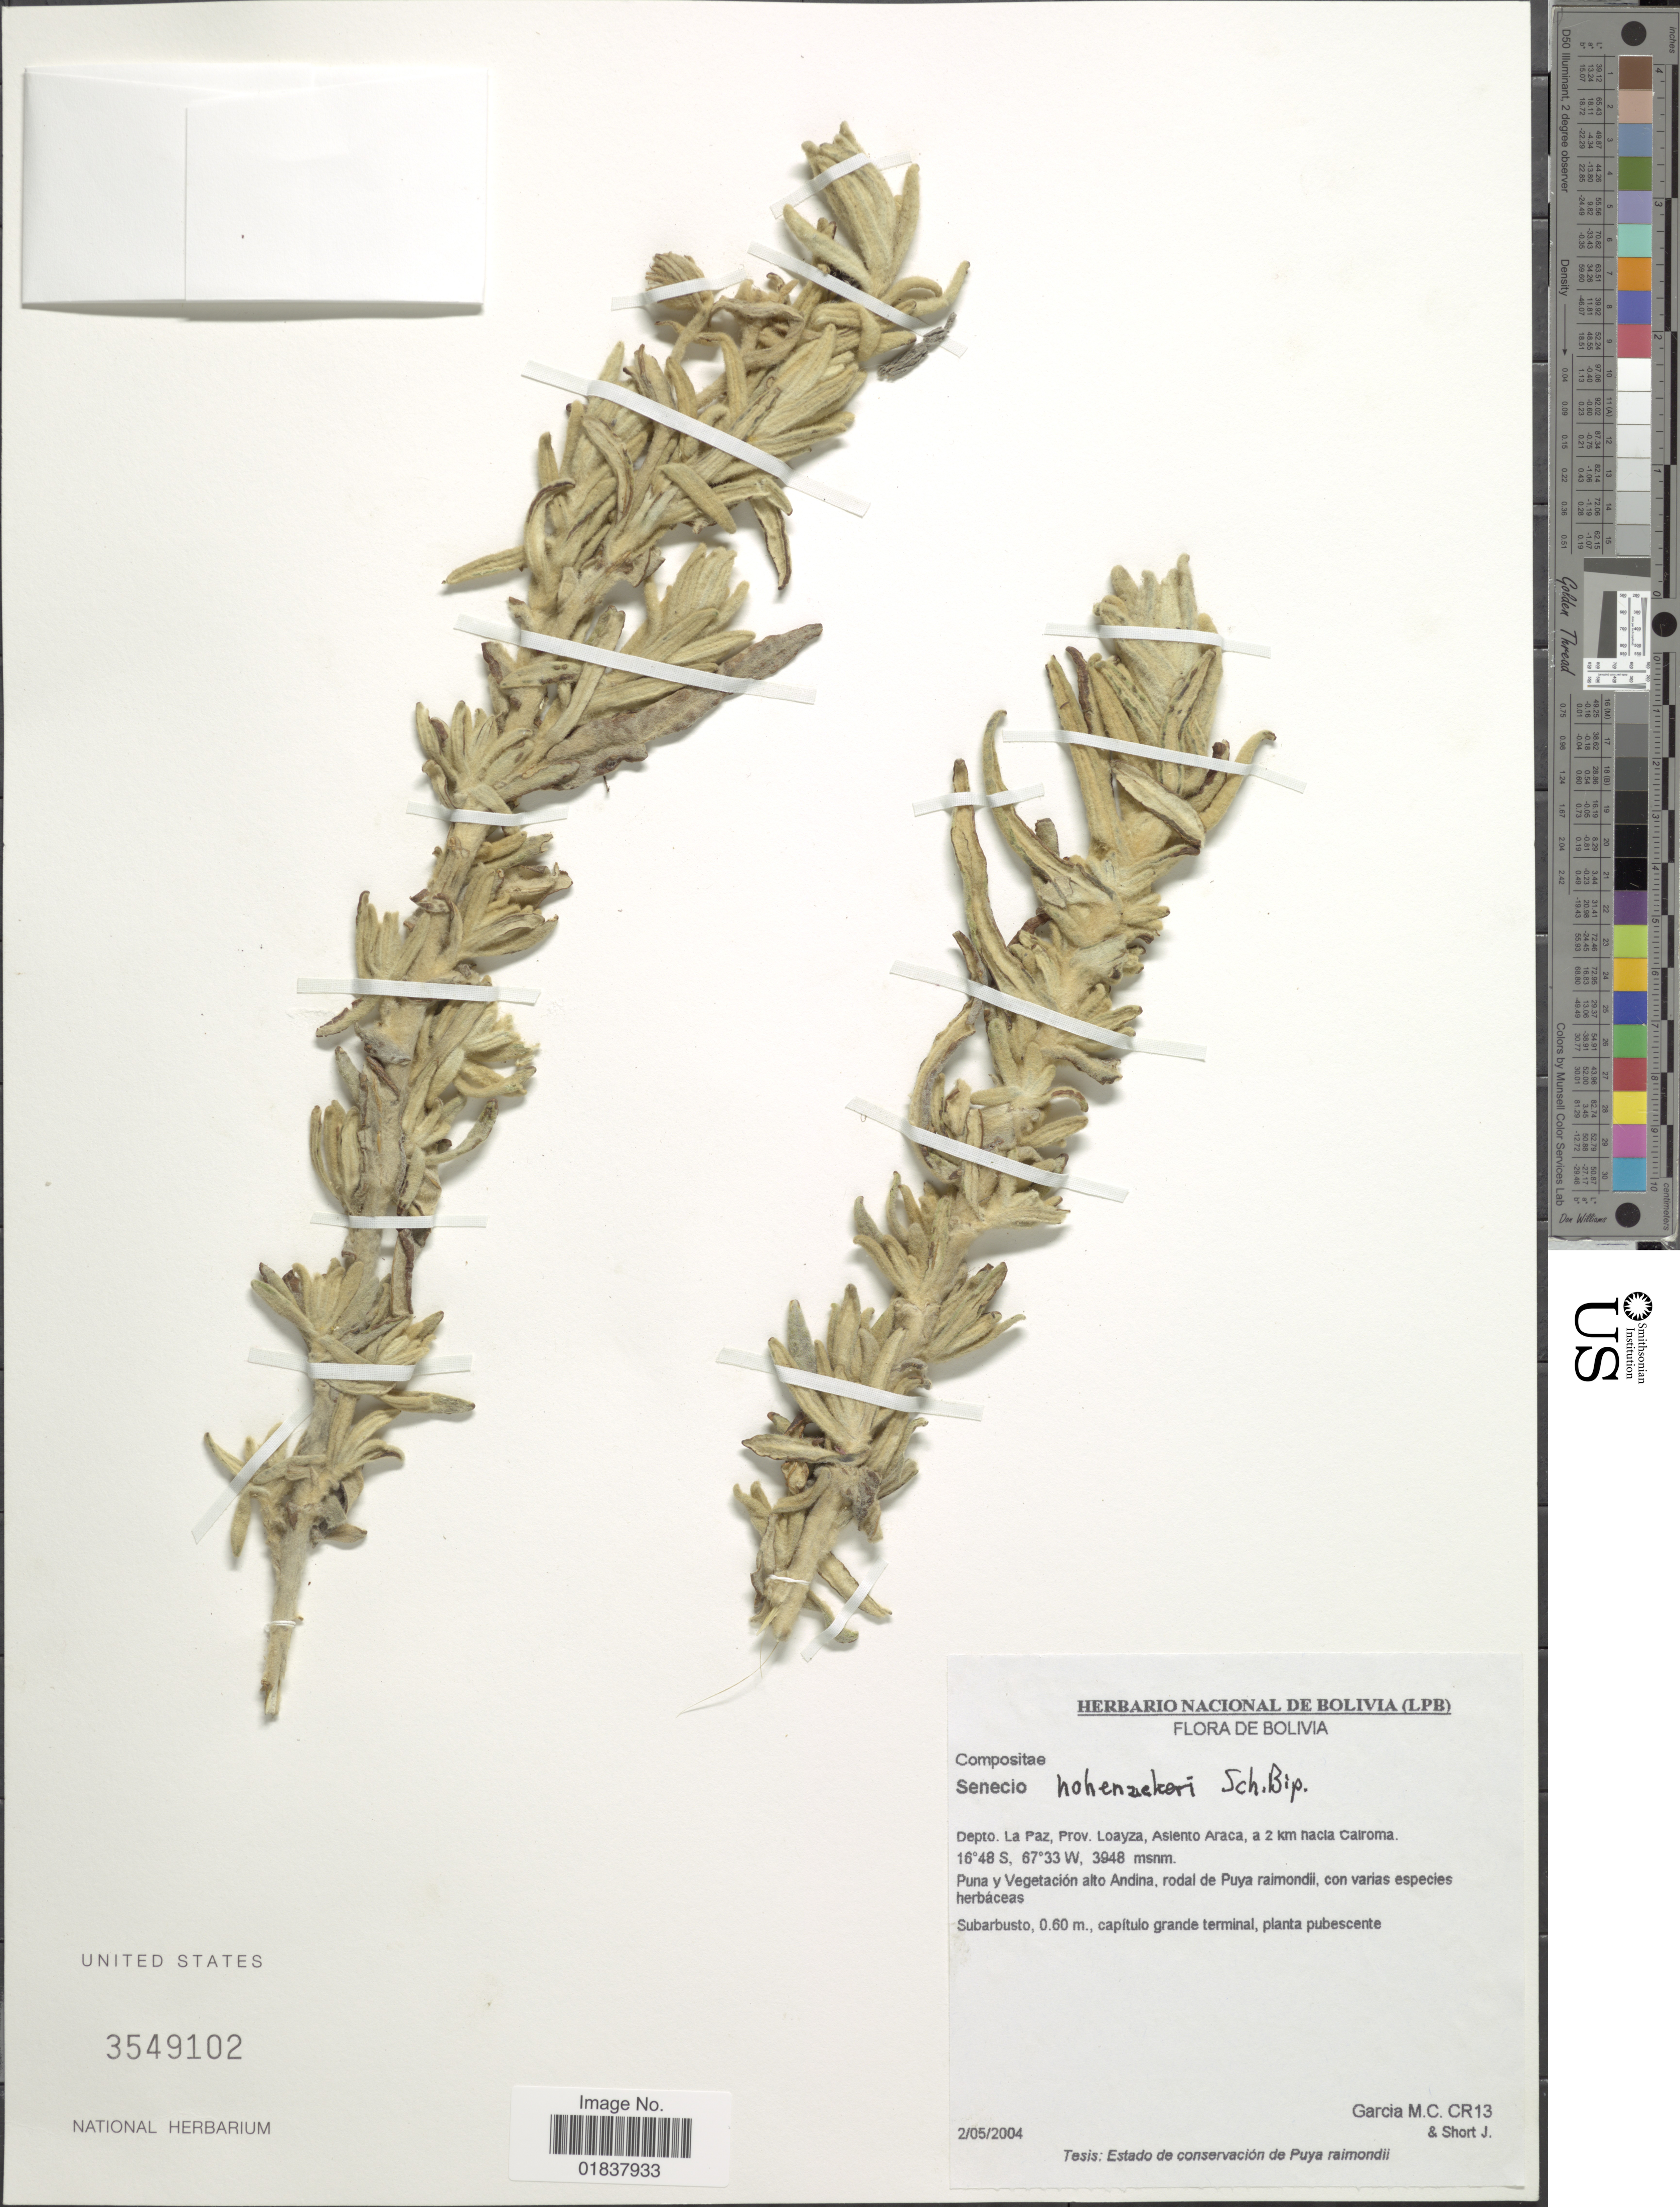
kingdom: Plantae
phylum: Tracheophyta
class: Magnoliopsida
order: Asterales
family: Asteraceae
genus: Senecio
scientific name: Senecio hohenackeri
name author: Sch. Bip.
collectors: M. C. García & J. H. Short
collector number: CR13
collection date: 2004-05-02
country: Bolivia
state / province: La Paz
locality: Prov. Loayza, Asiento Araca, a 2 km hacia Cairoma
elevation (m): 3948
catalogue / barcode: US 3549102